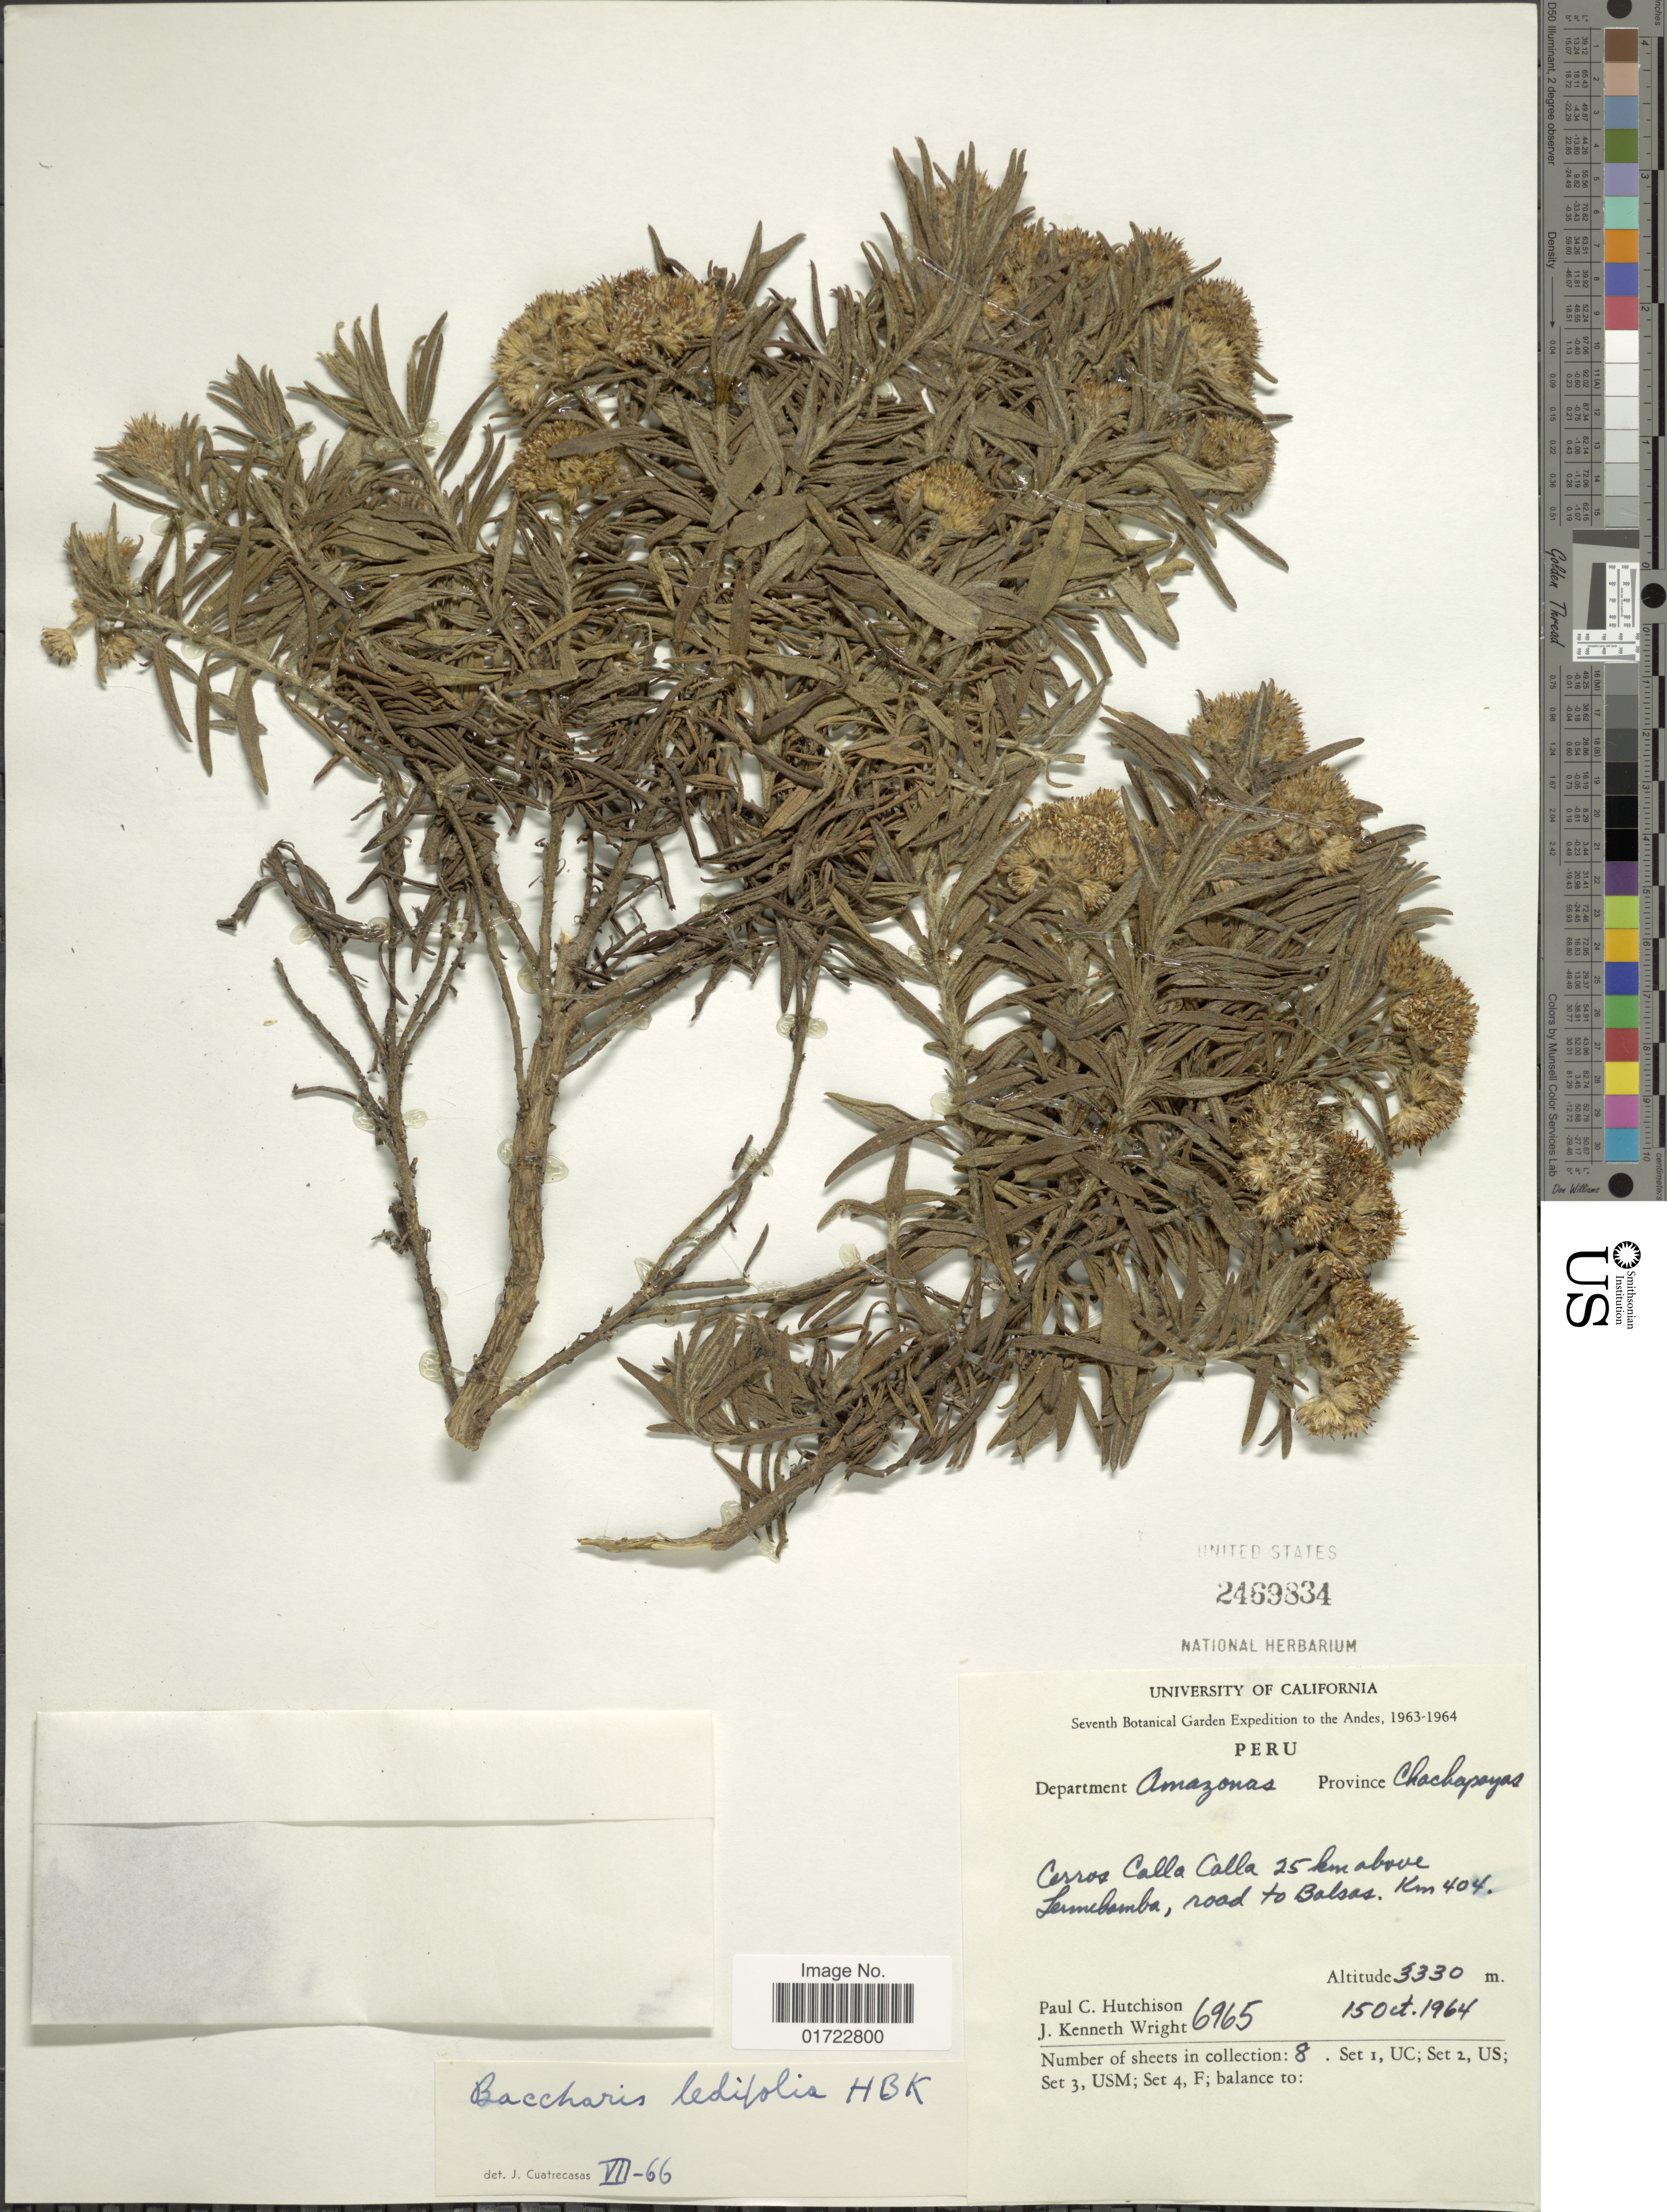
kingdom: Plantae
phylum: Tracheophyta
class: Magnoliopsida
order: Asterales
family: Asteraceae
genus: Baccharis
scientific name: Baccharis ledifolia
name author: Kunth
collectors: P. C. Hutchison & J. K. Wright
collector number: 6965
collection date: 1964-10-15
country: Peru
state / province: Amazonas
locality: Cerros Calla Calla 25 km. above Leimebamba, road to Balsas, Province Chachapoyas, Department Amazonas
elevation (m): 3330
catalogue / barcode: US 2469834